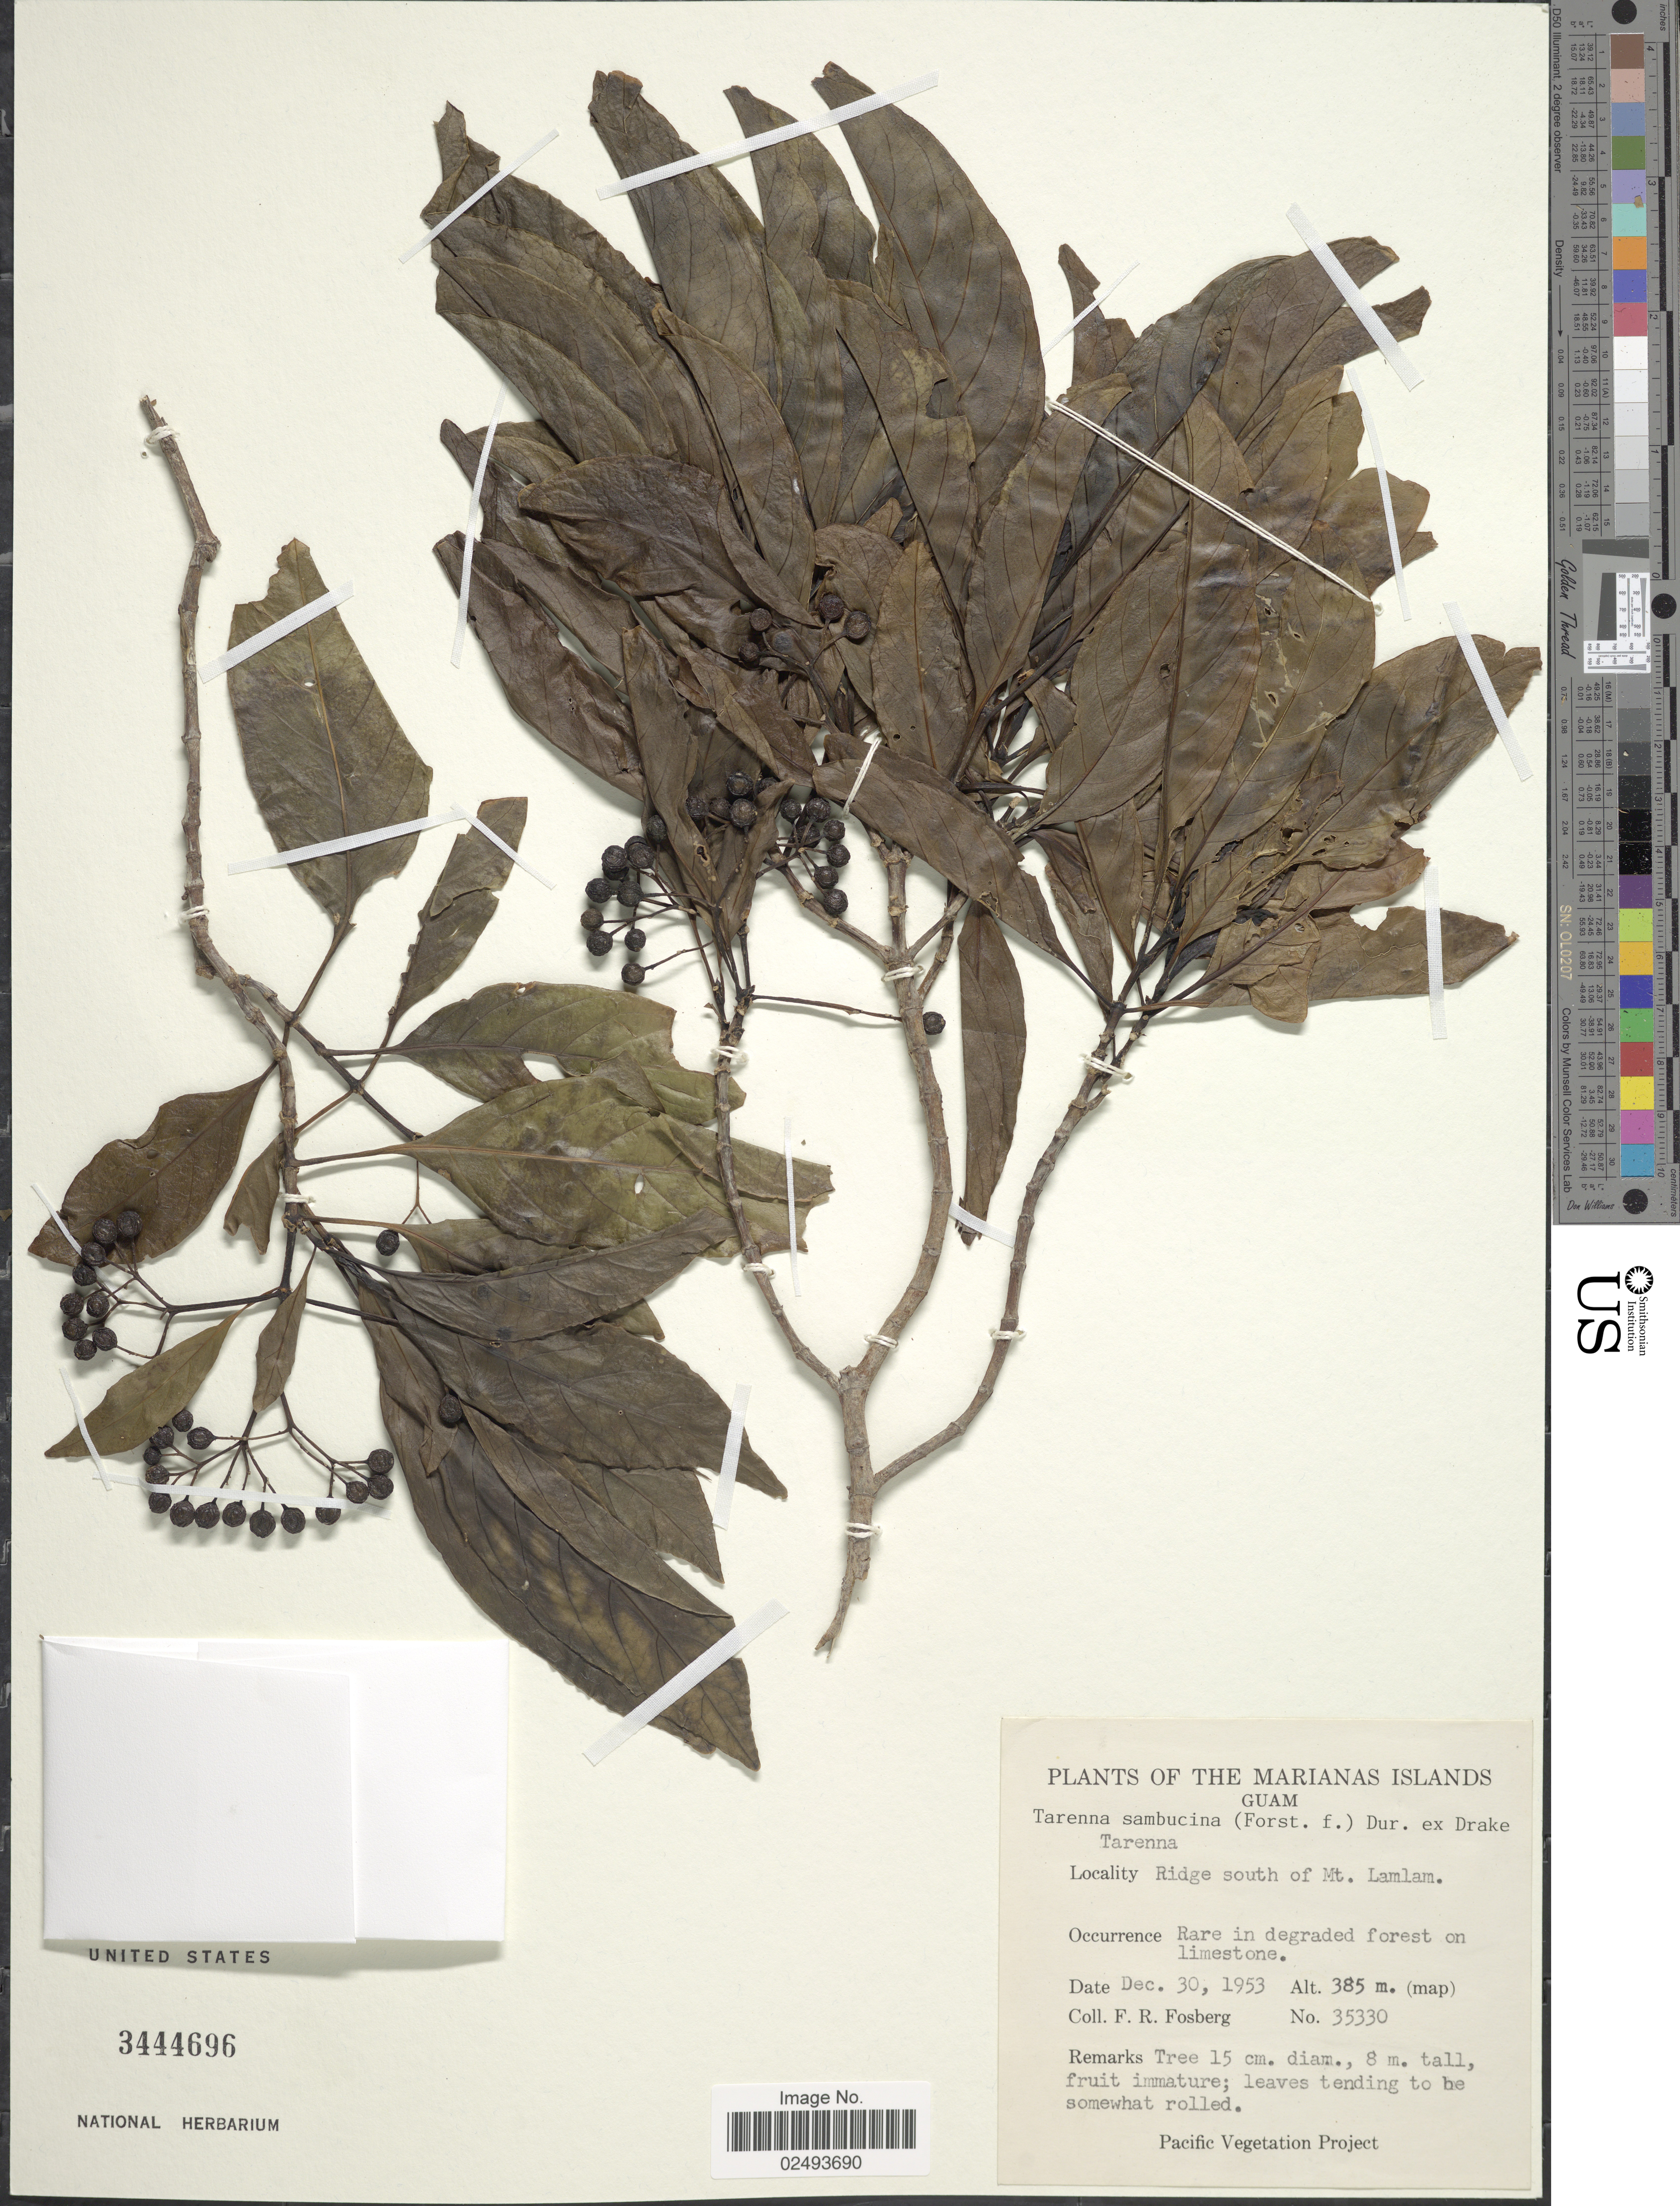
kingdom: Plantae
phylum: Tracheophyta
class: Magnoliopsida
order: Gentianales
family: Rubiaceae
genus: Tarenna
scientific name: Tarenna sambucina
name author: (G. Forst.) Drake ex Durand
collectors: F. R. Fosberg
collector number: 35330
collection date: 1953-12-30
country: Guam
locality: The Marianas Islands, Guam, Ridge south of Mt. Lamlam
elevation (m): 385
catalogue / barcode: US 3444696